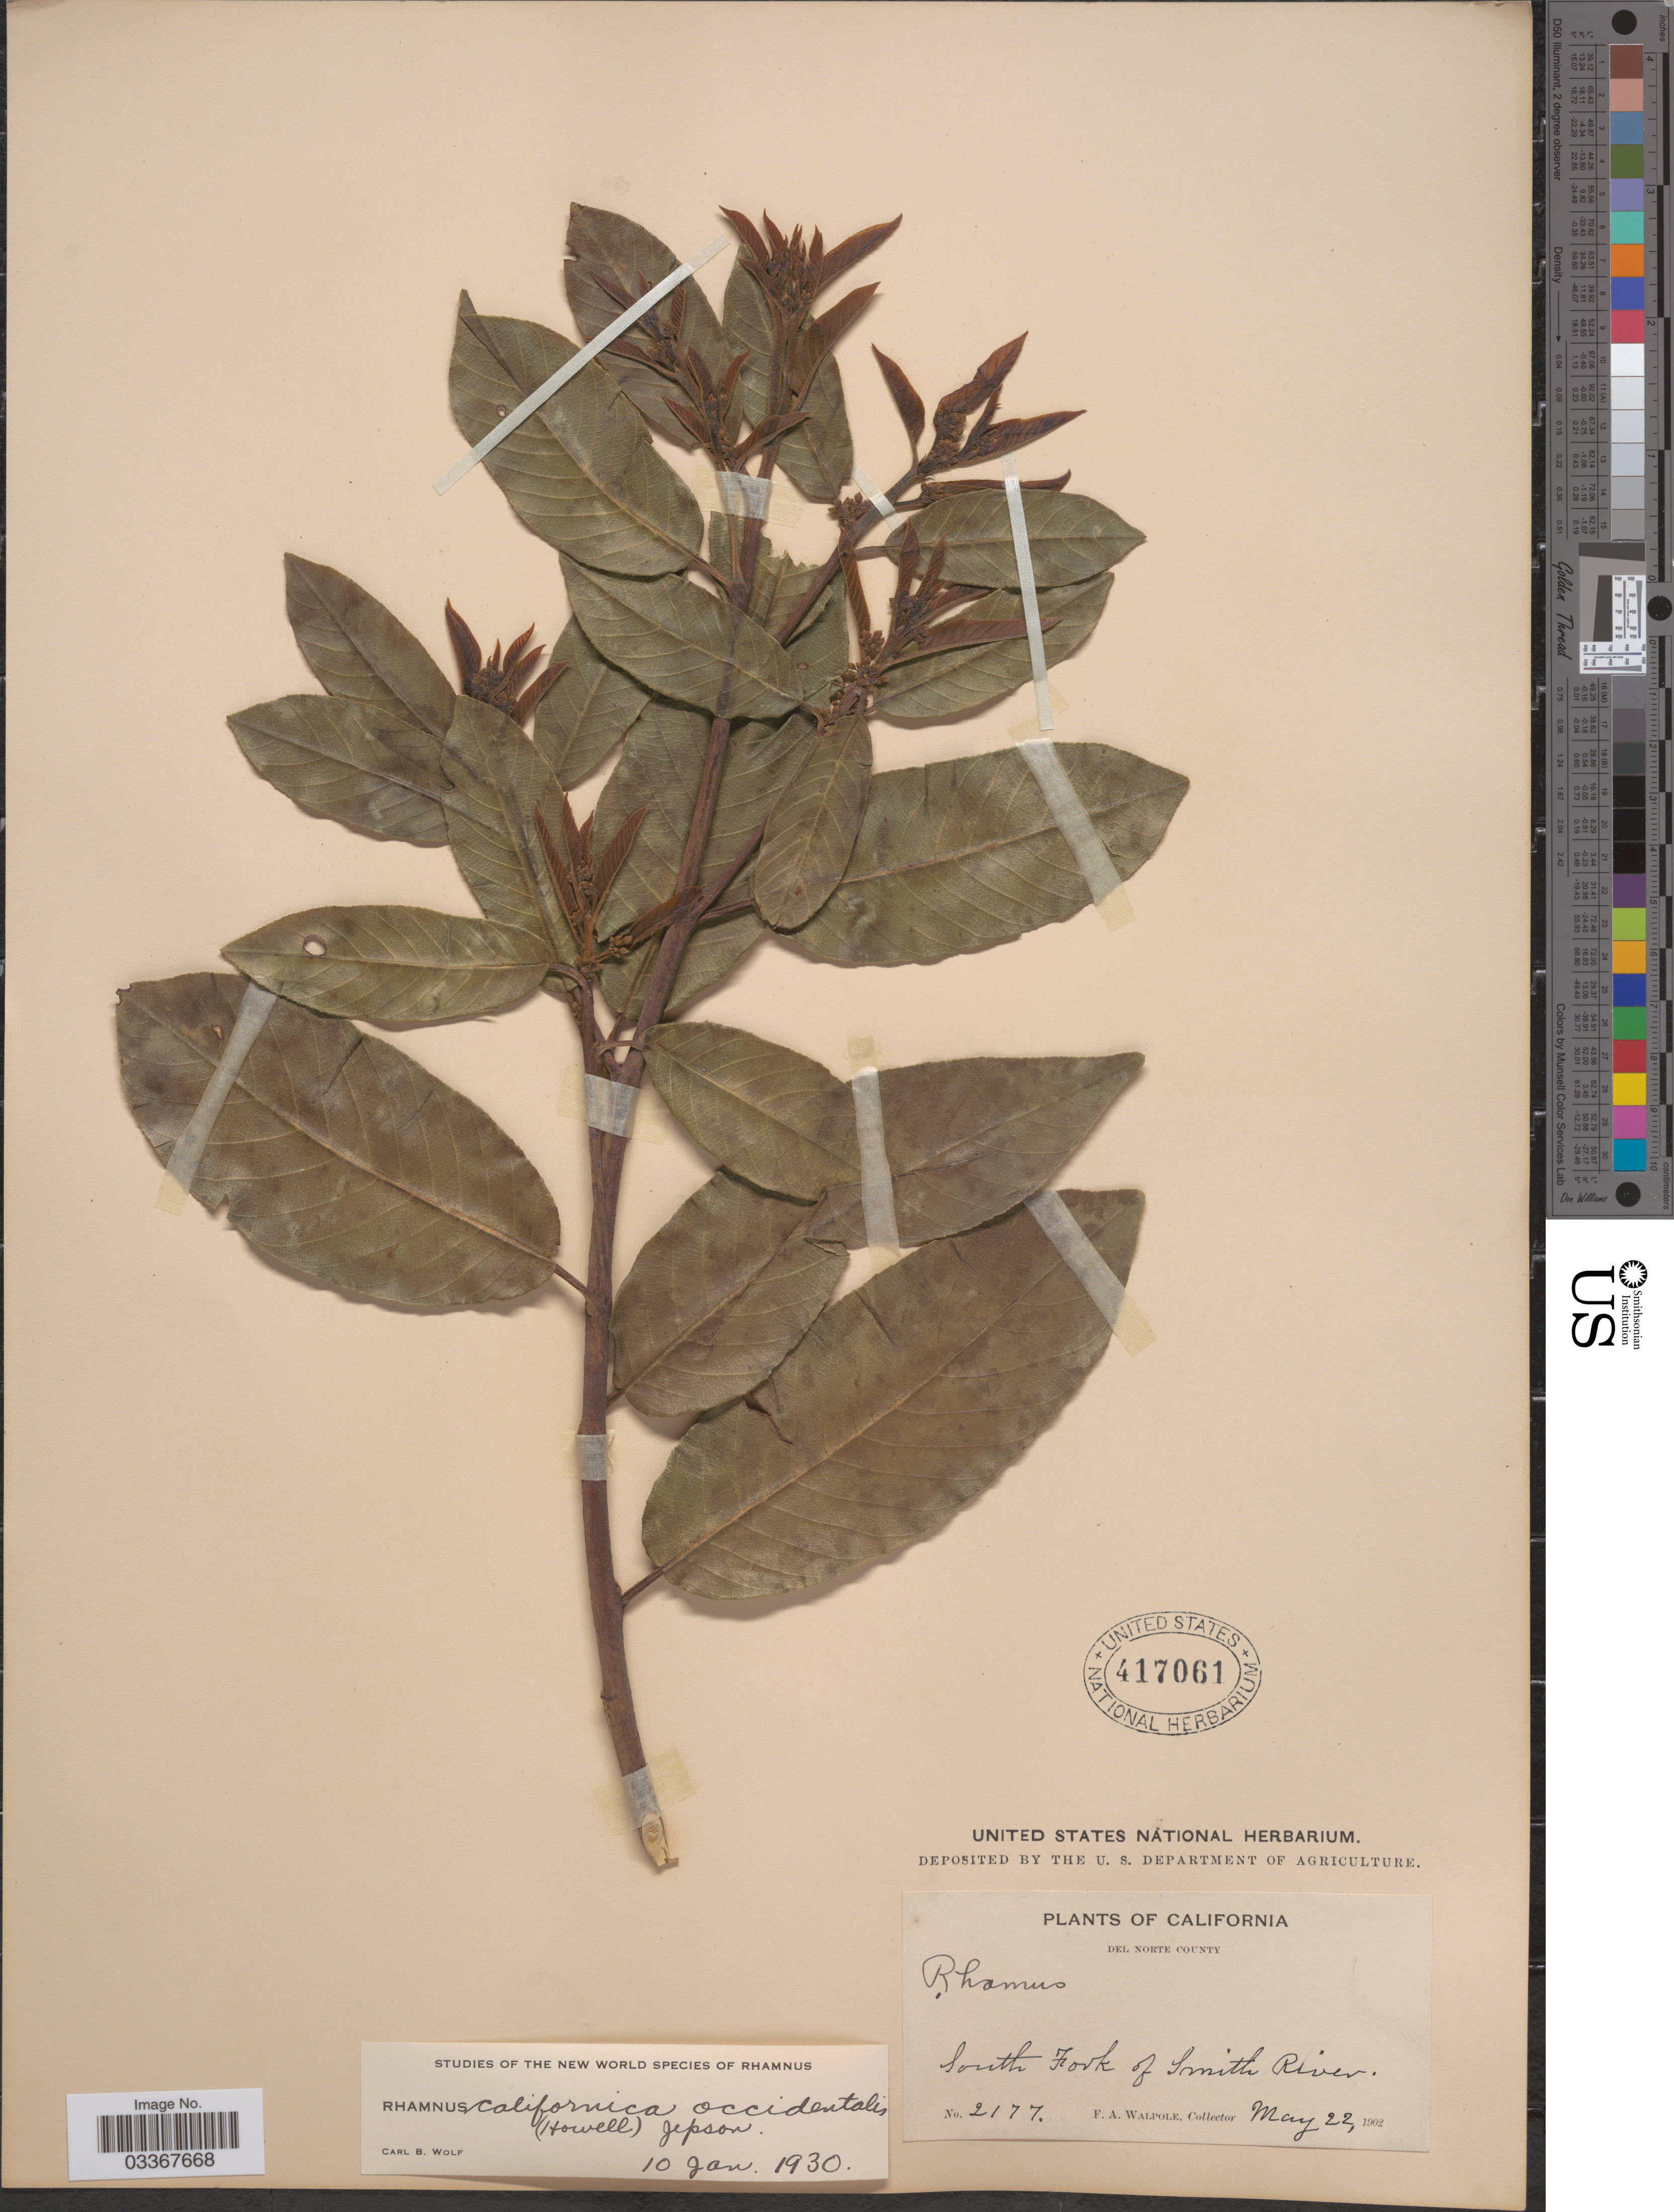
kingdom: Plantae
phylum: Tracheophyta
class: Magnoliopsida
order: Rosales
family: Rhamnaceae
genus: Frangula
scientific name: Frangula californica subsp. occidentalis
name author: (Howell) Kartesz & Gandhi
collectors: F. Walpole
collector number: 2177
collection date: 1902-05-22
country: United States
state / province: California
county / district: Del Norte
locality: Del Norte County, South Fork of Smith River.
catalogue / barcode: US 417061